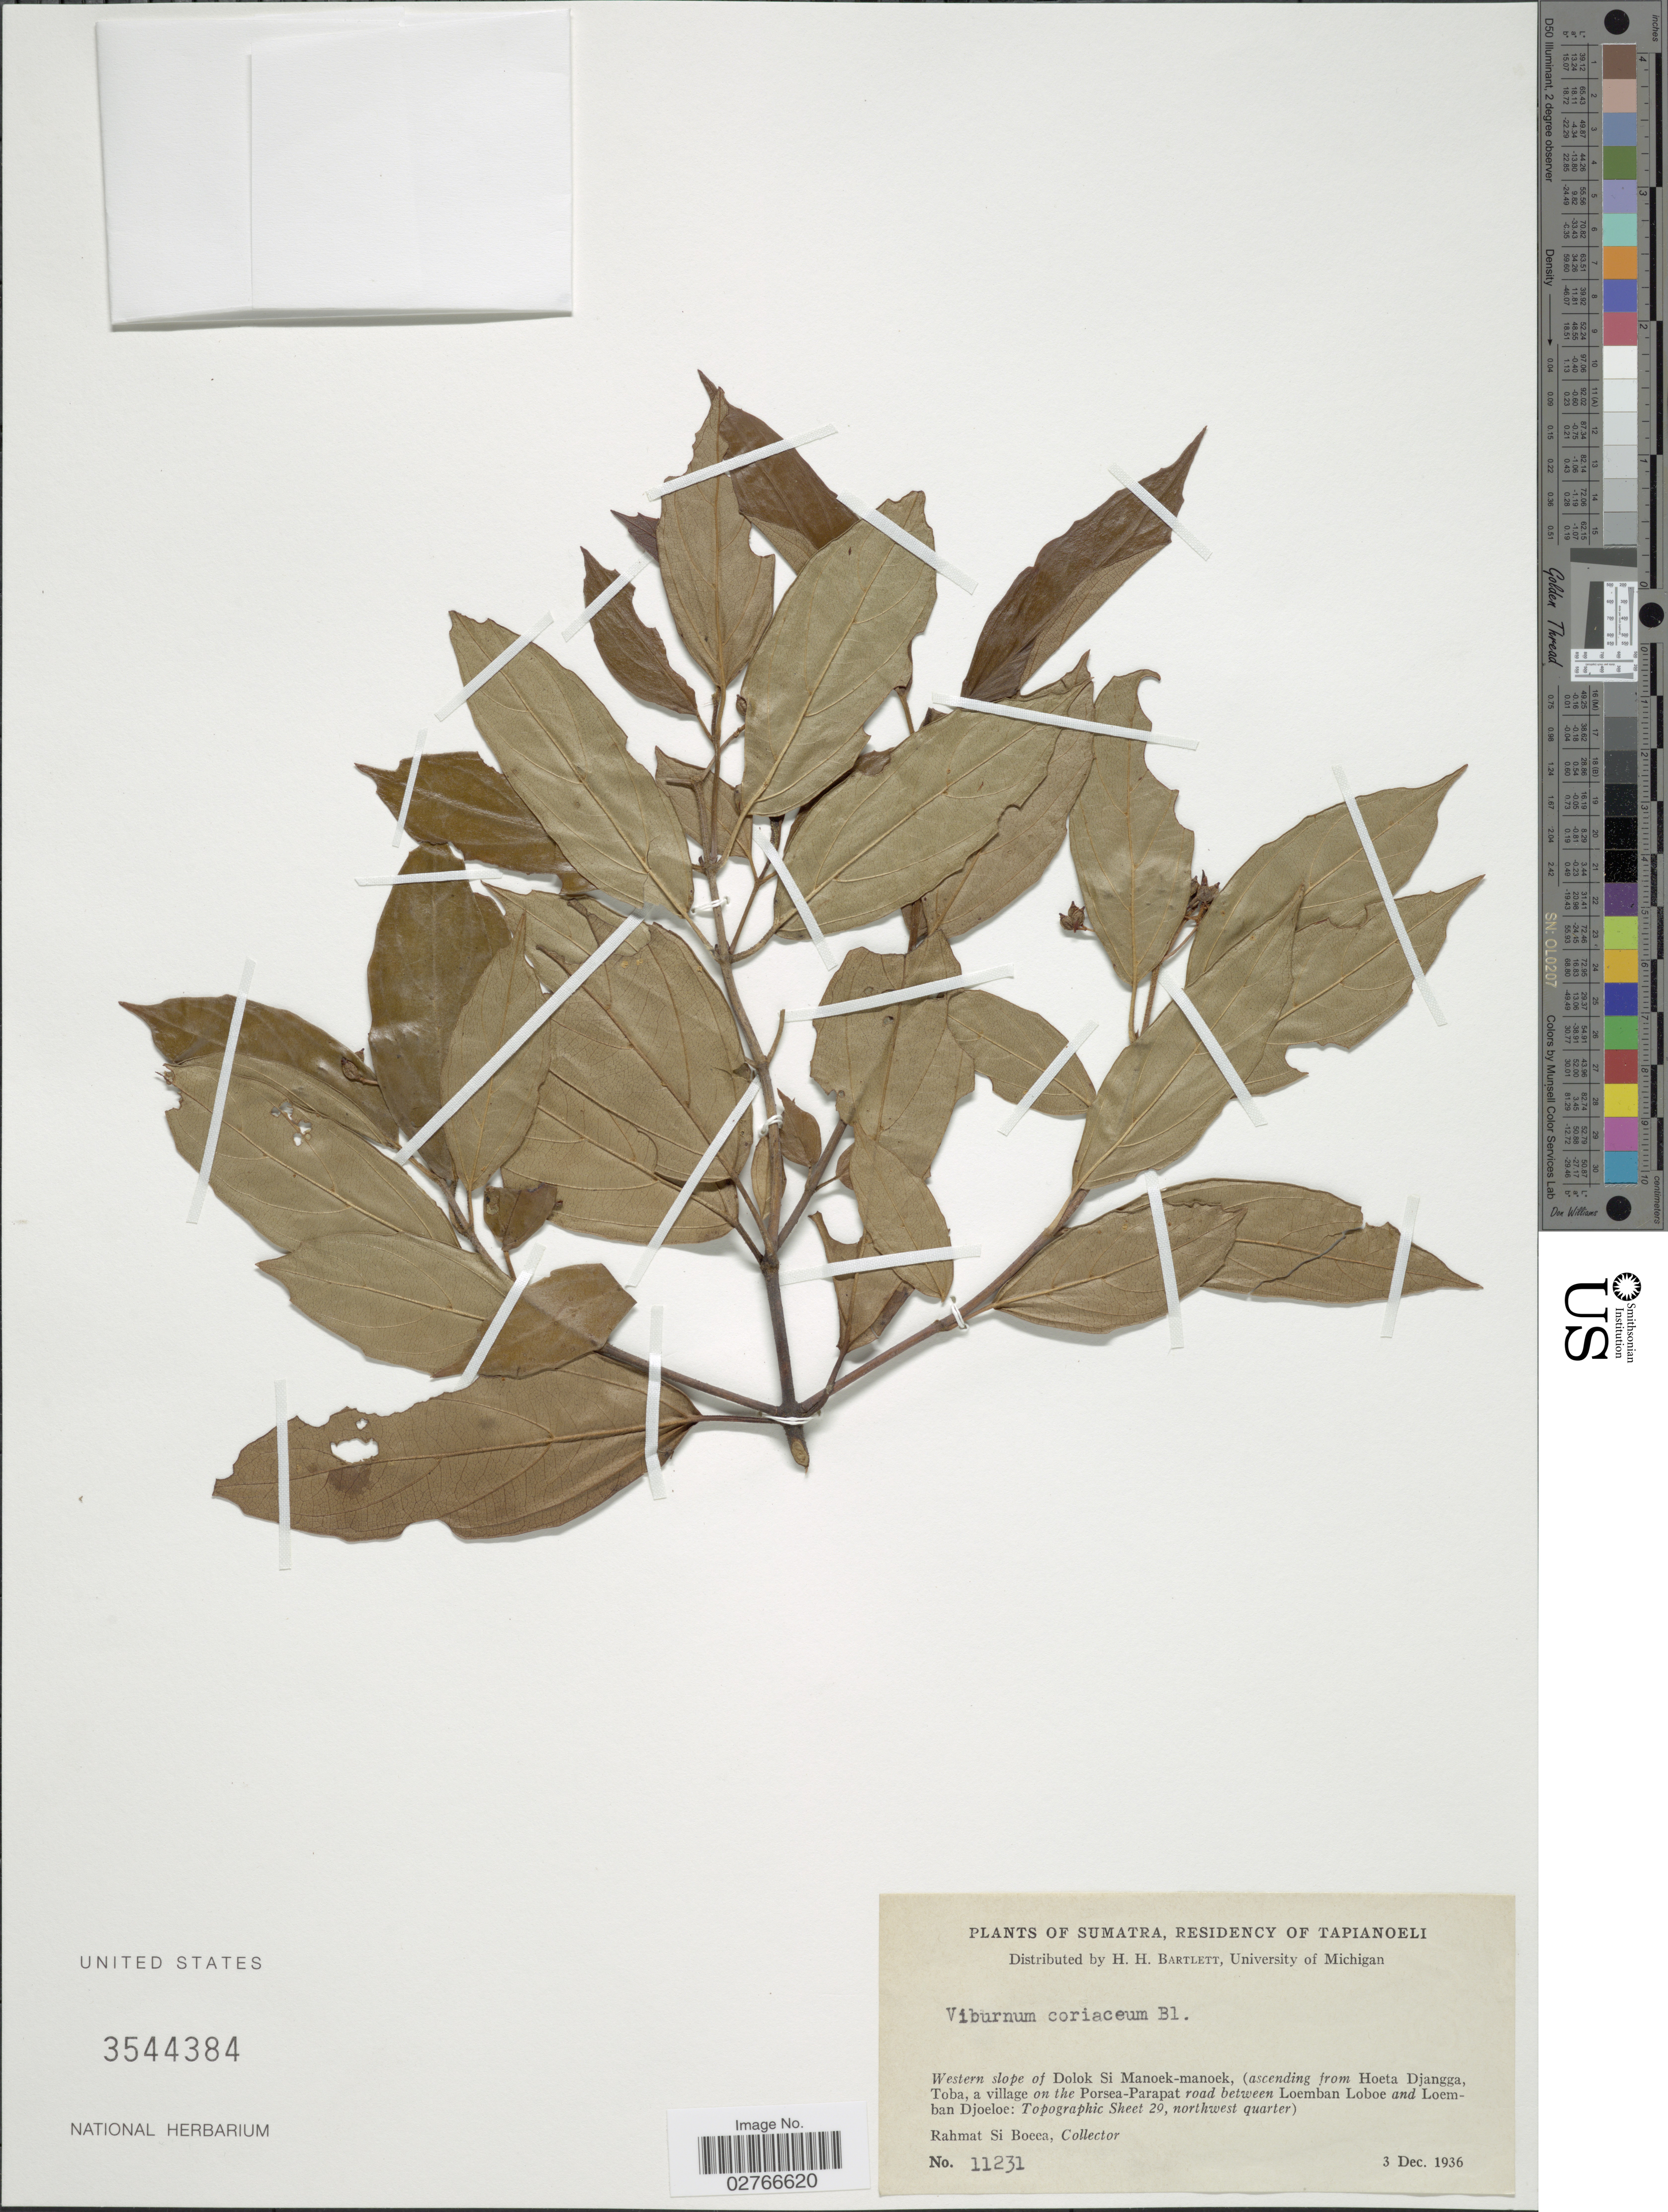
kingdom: Plantae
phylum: Tracheophyta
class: Magnoliopsida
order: Dipsacales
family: Viburnaceae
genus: Viburnum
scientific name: Viburnum coriaceum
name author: Blume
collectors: Rahmat Si Boeea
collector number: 11231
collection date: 1936-12-03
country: Indonesia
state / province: Sumatra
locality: Residency of Tapianoeli. Western slope of Dolok Si Manoek-manoek, (ascending from Hoeta Djangga, Toba, a village on the Porsea-Parapat road between Loemban Loboe and Loemban Djoeloe: Topographic Sheet 29, northwest quarter).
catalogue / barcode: US 3544384